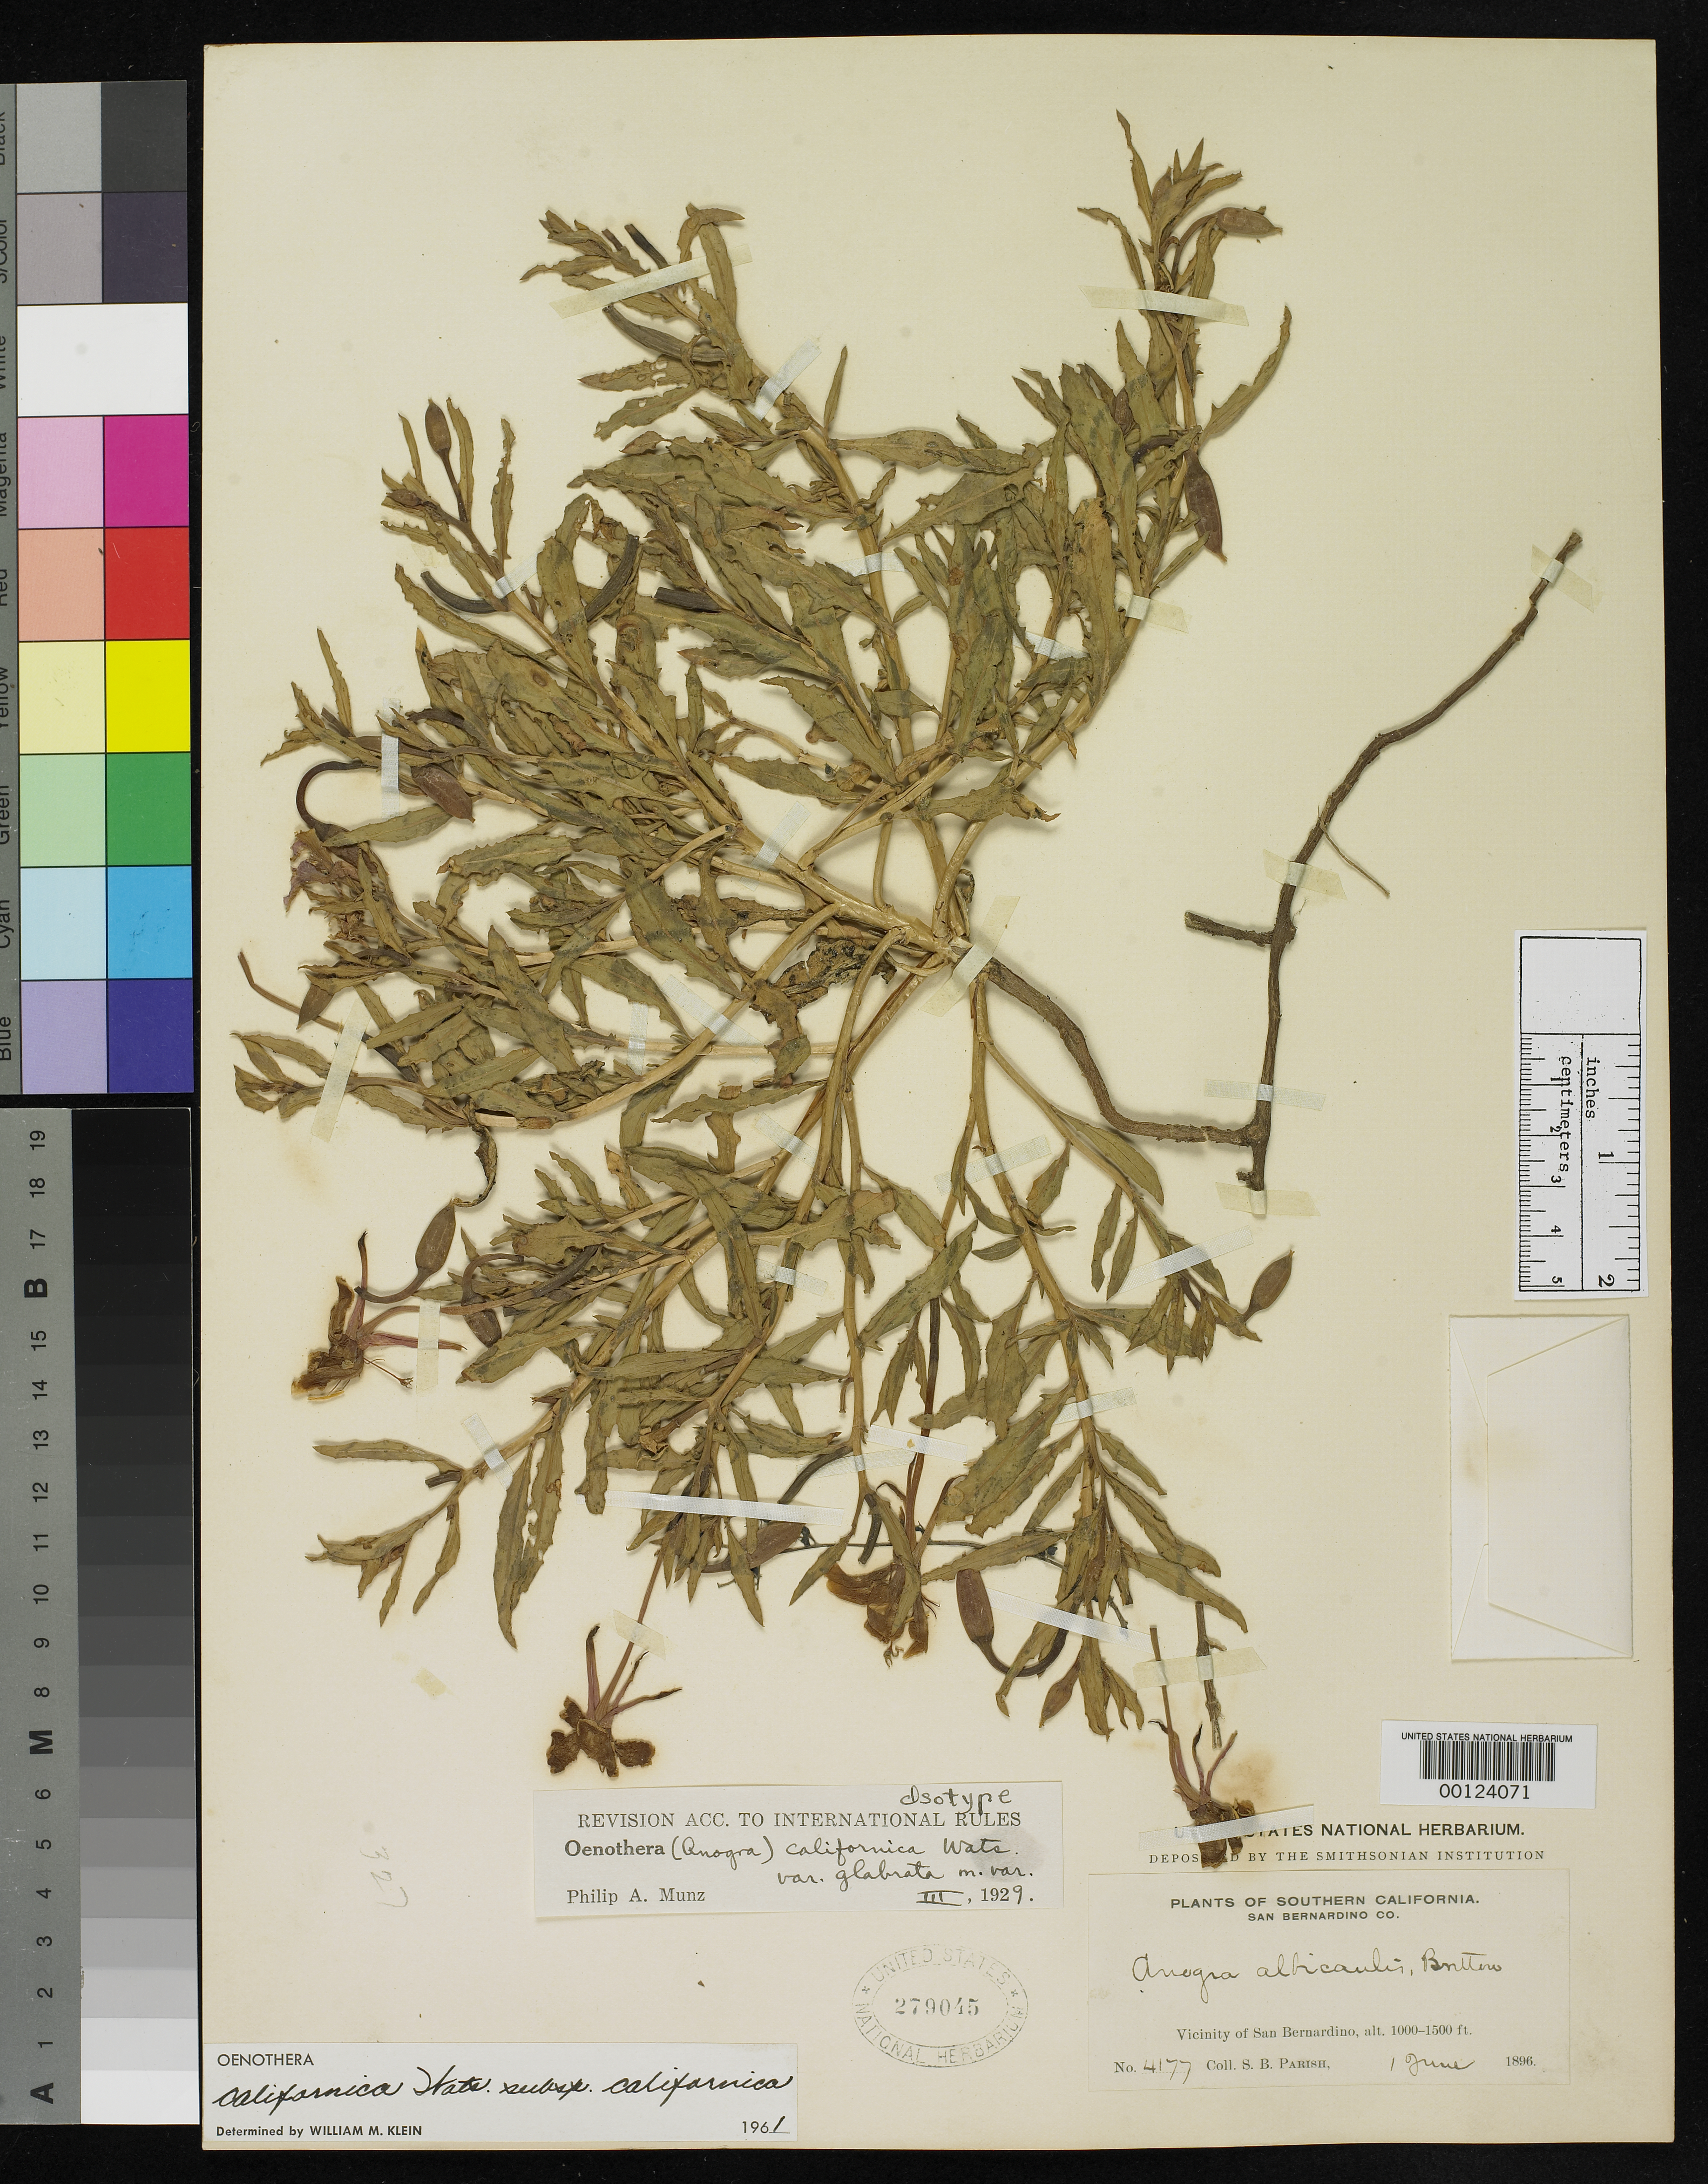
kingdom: Plantae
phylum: Tracheophyta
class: Magnoliopsida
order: Myrtales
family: Onagraceae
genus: Oenothera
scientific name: Oenothera californica var. glabrata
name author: Munz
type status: Isotype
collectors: S. B. Parish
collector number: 4177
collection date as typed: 01 Jun 1896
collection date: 1896-06-01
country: United States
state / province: California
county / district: San Bernardino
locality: San Bernardino vicinity; alt. 1000-1500 ft.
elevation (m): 305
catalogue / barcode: US 279045